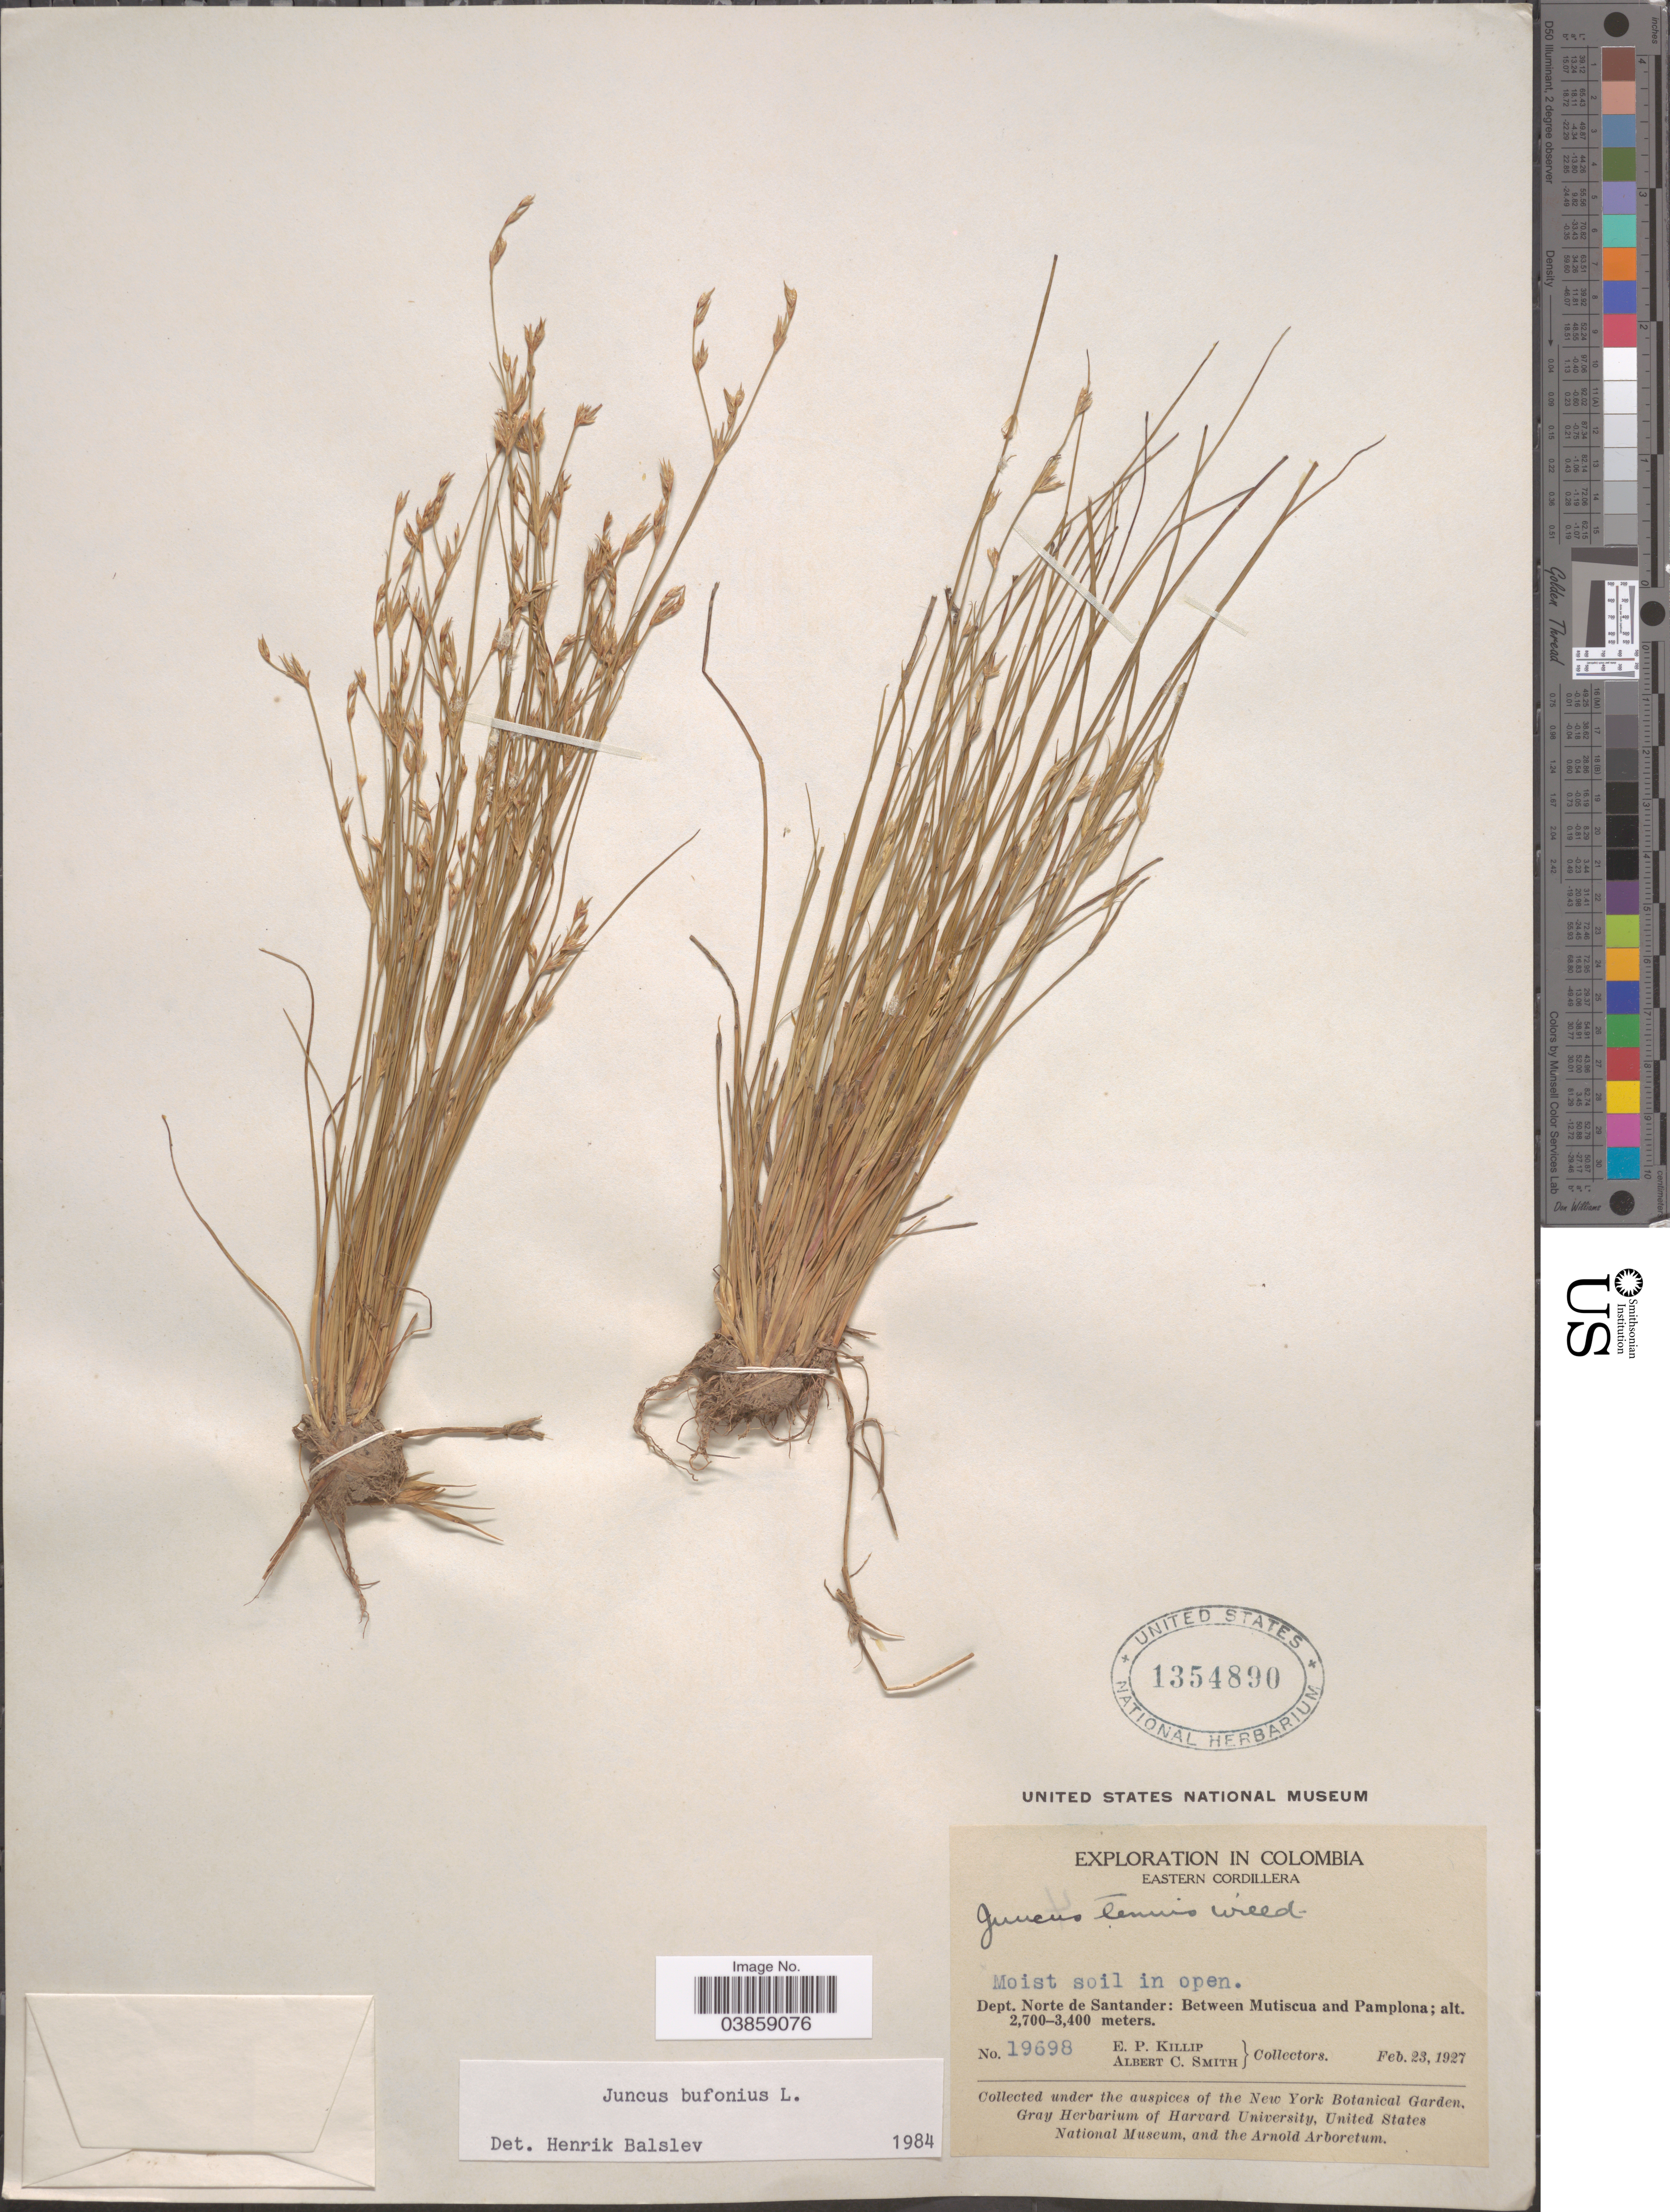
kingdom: Plantae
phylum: Tracheophyta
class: Liliopsida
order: Poales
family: Juncaceae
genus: Juncus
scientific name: Juncus bufonius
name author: L.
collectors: E. P. Killip & A. C. Smith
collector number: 19698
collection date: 1927-02-23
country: Colombia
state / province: Norte de Santander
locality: Eastern Cordillera. Dept. Norte de Santander: Between Mutiscua and Pamplona.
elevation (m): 2700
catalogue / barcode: US 1354890